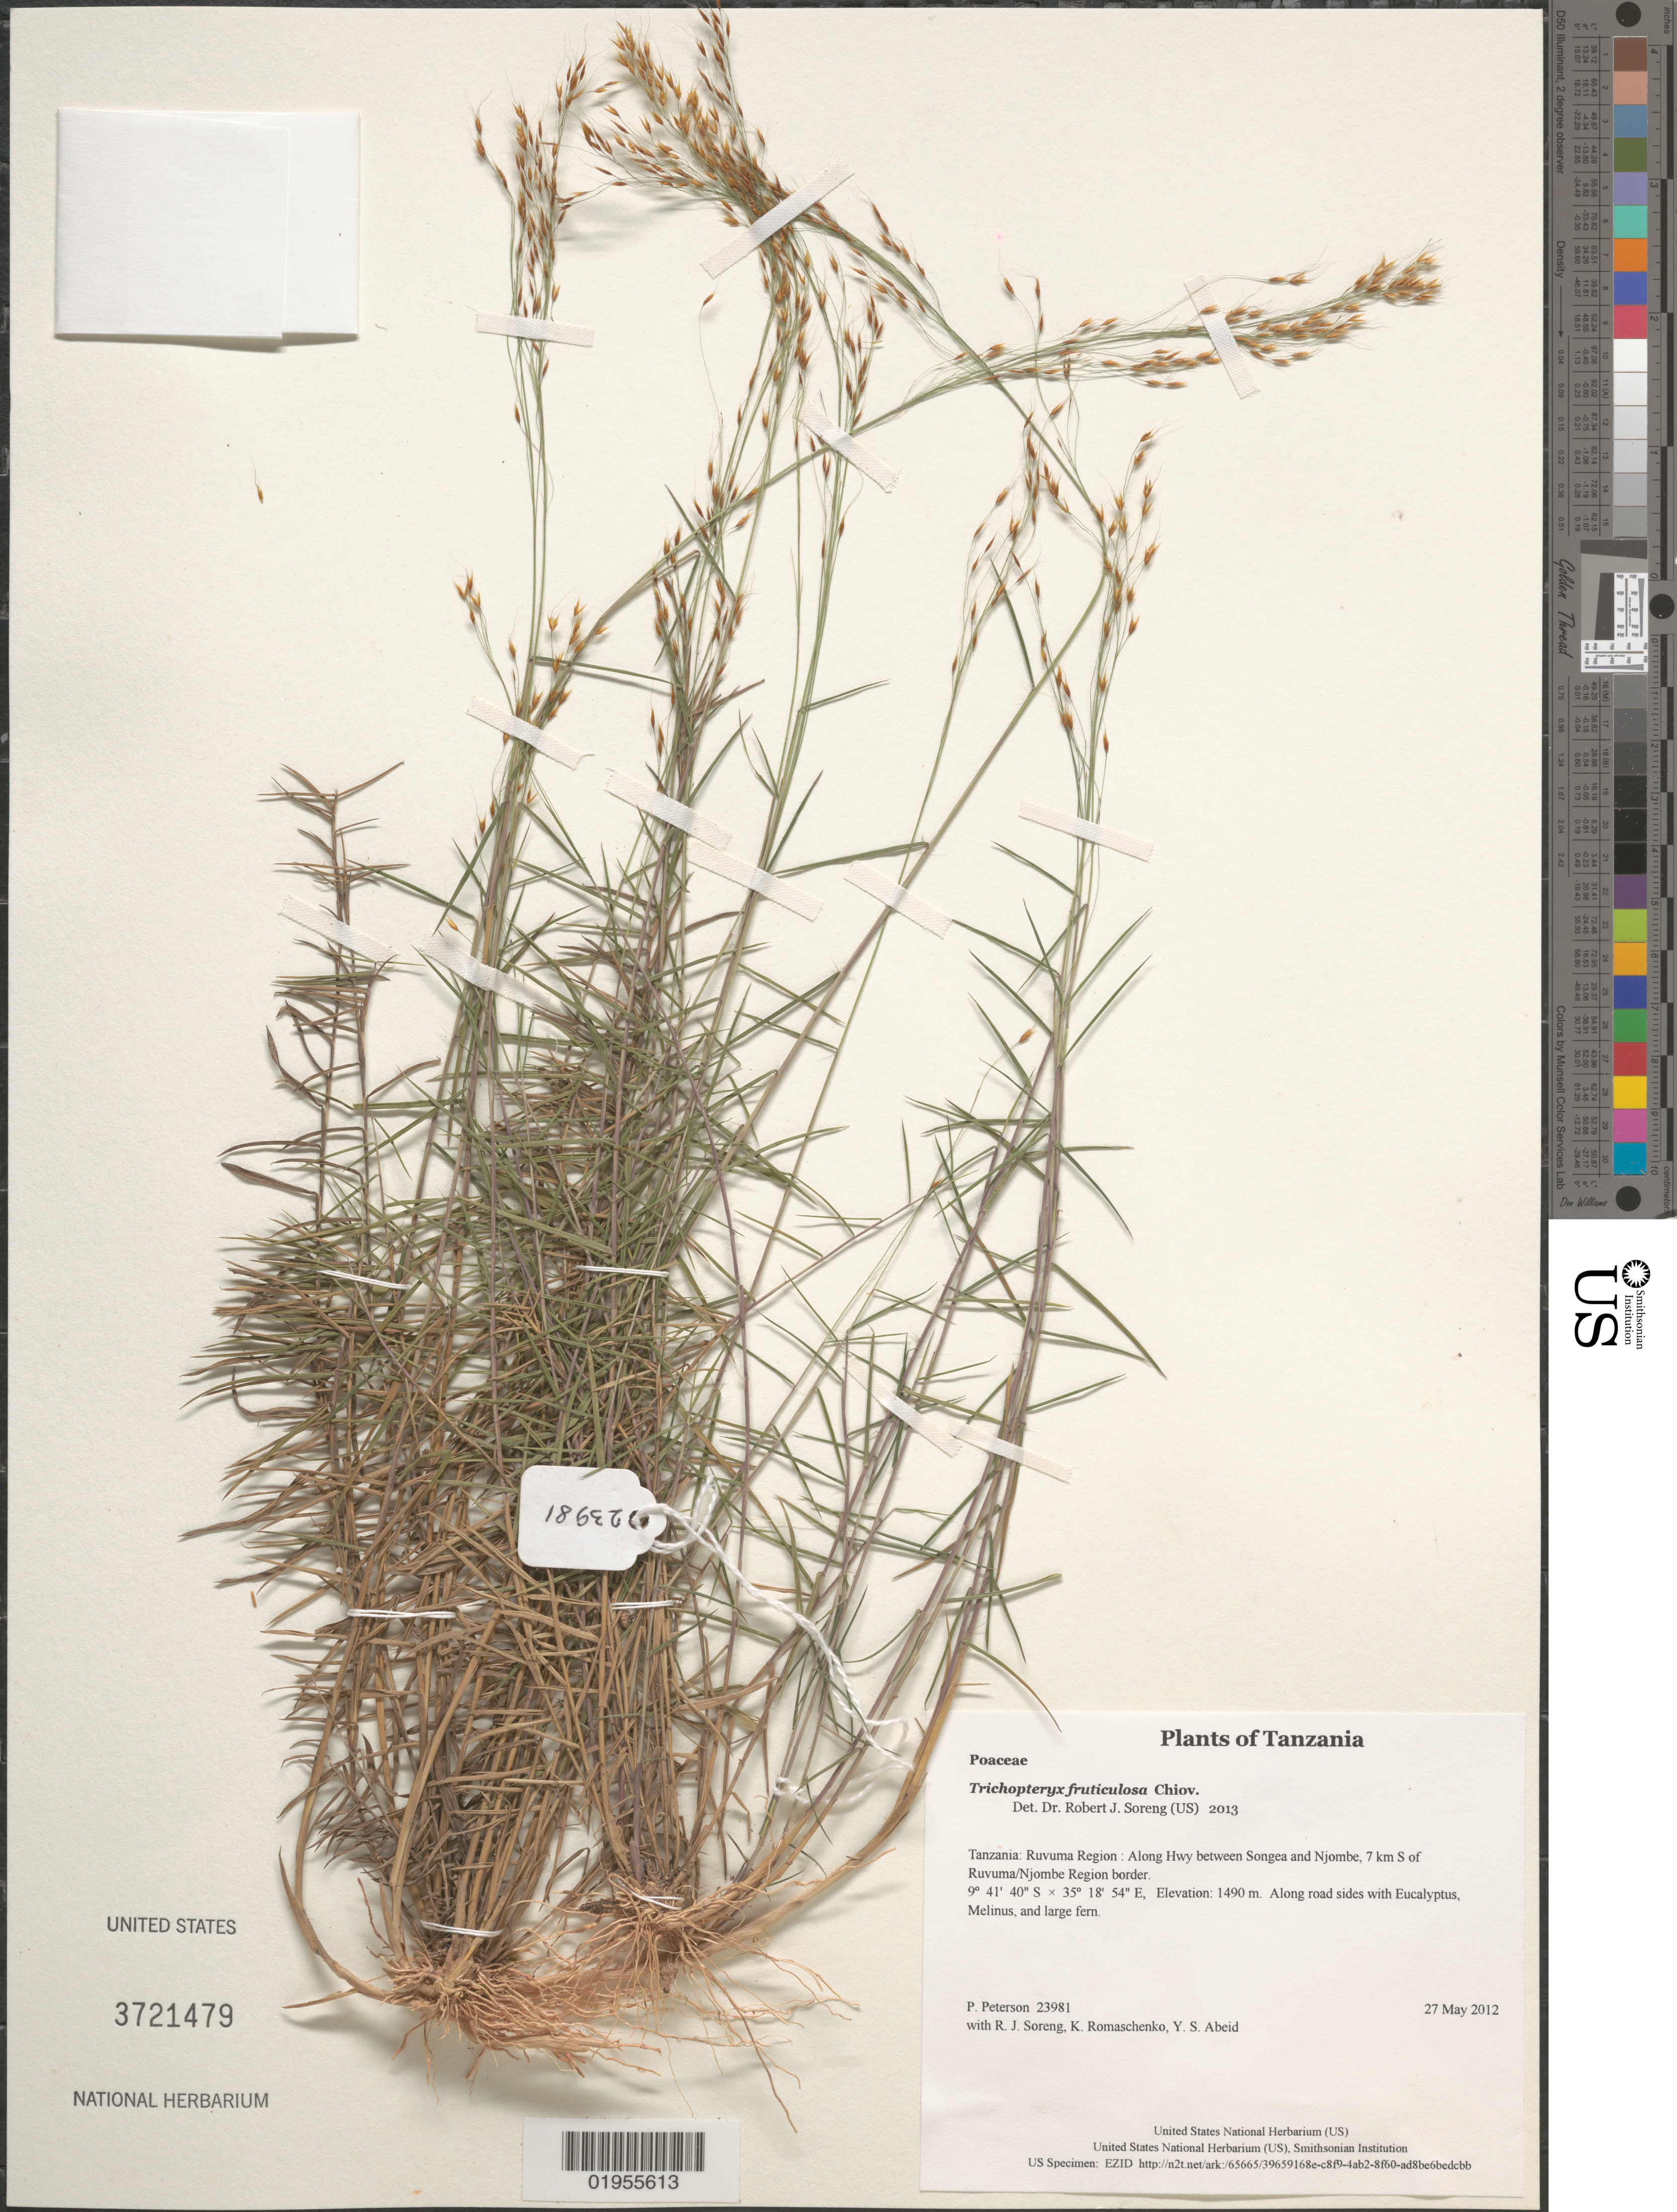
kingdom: Plantae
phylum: Tracheophyta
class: Liliopsida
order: Poales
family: Poaceae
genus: Trichopteryx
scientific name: Trichopteryx fruticulosa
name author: Chiov.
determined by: Soreng, Robert J., Research Associate (BOT), Smithsonian Institution - National Museum of Natural History (UNITED STATES)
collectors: P. M. Peterson, R. J. Soreng, K. Romaschenko & Y. Abeid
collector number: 23981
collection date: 2012-05-27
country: Tanzania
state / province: Ruvuma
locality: Along Hwy between Songea and Njombe, 7 km S of Ruvuma/Njombe Region border.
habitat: Along road sides with Eucalyptus, Melinus, and large fern.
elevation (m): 1490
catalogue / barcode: US 3721479